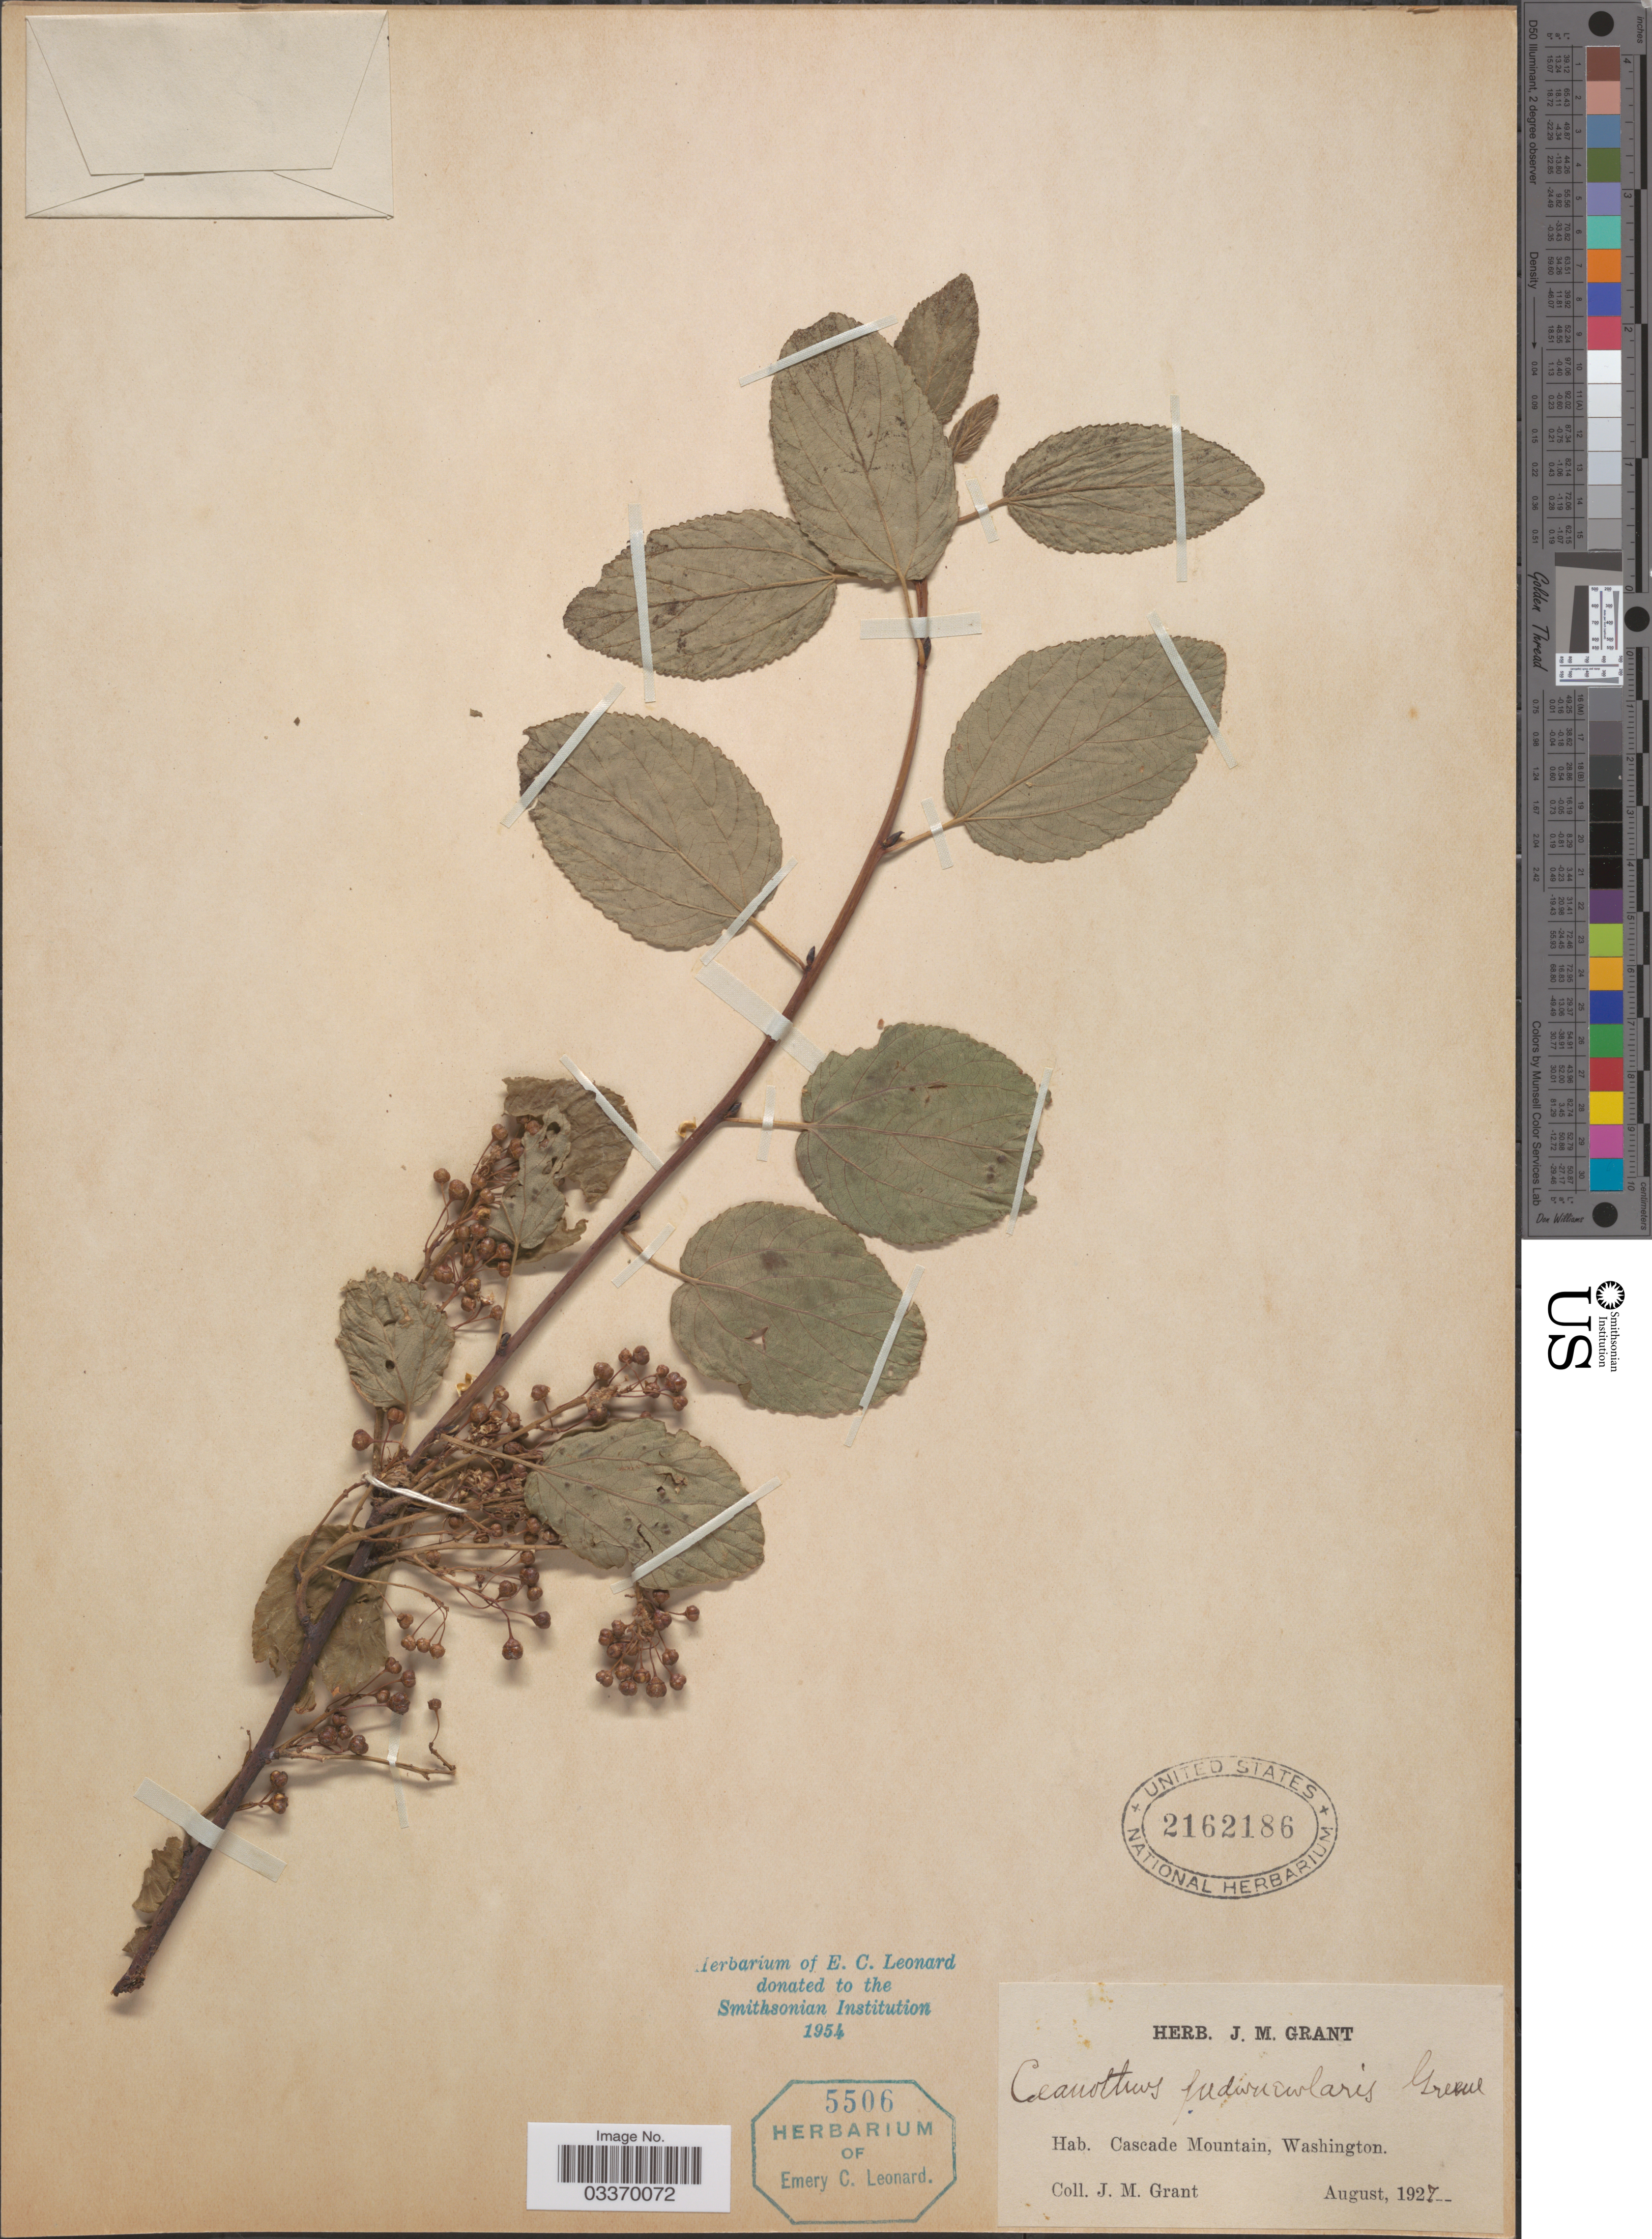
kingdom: Plantae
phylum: Tracheophyta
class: Magnoliopsida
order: Rosales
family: Rhamnaceae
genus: Ceanothus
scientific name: Ceanothus peduncularis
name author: Greene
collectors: J. M. Grant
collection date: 1927-08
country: United States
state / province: Washington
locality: Cascade Mountain.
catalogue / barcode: US 2162186